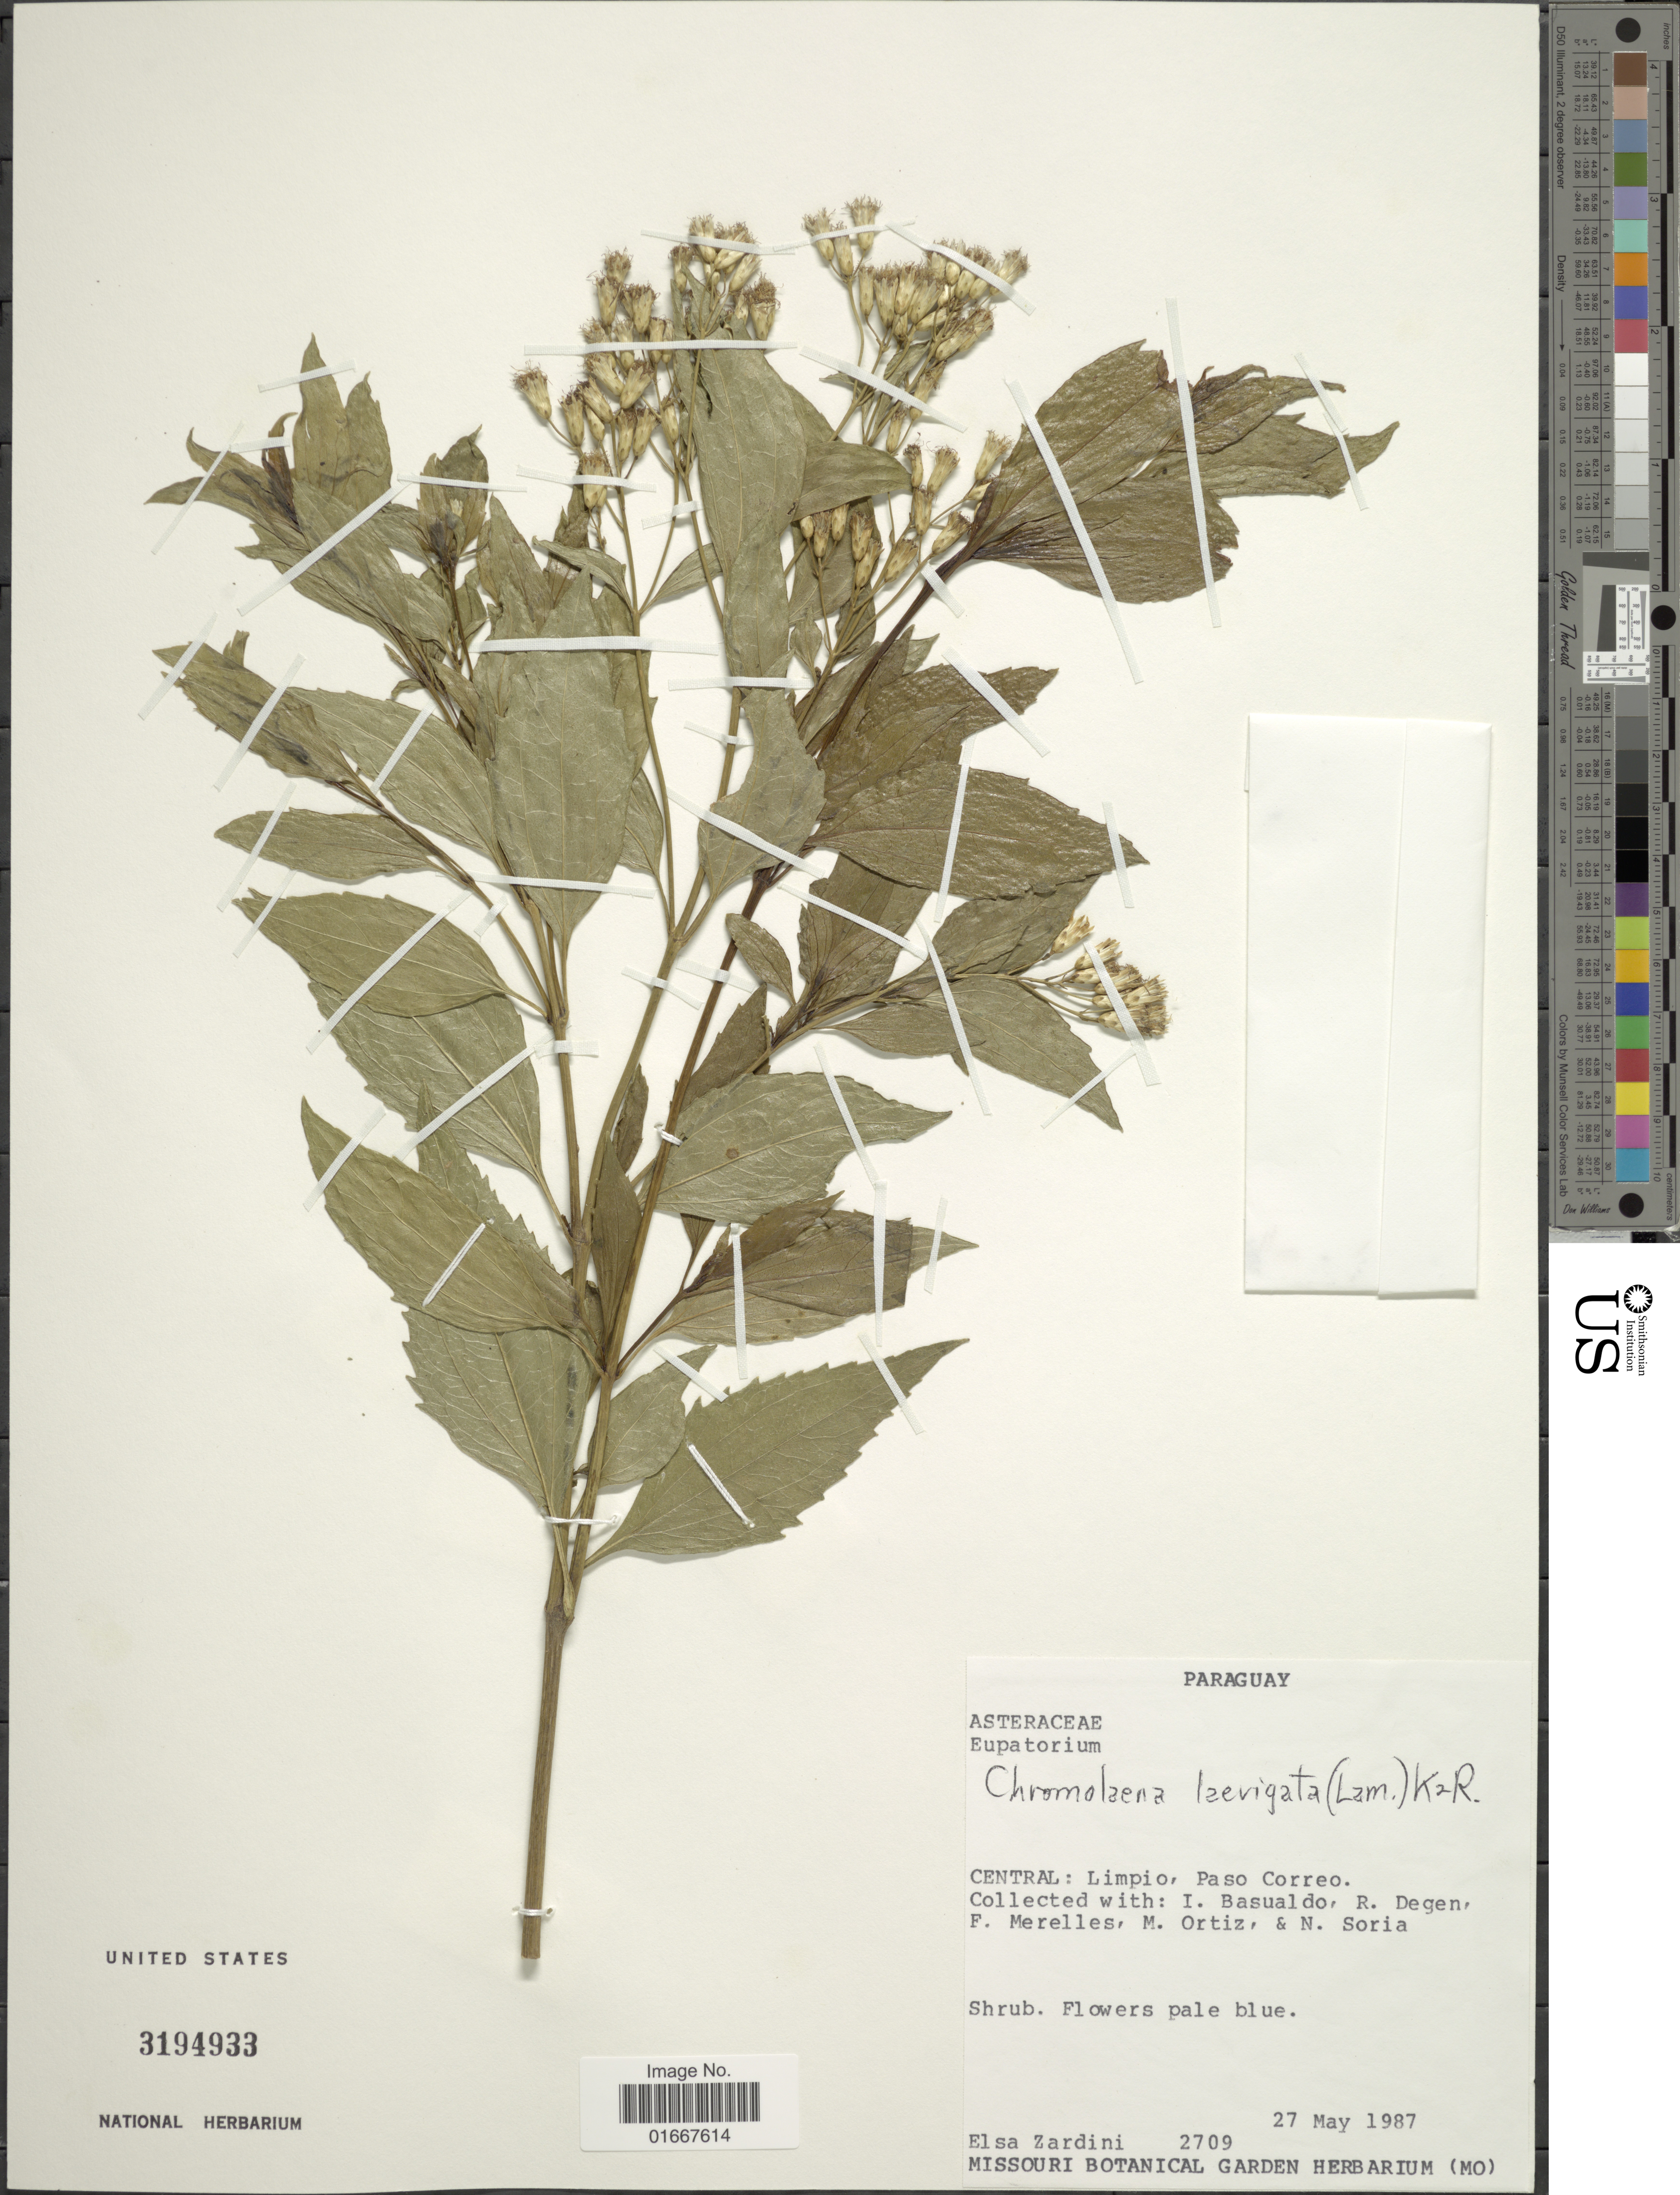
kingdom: Plantae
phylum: Tracheophyta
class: Magnoliopsida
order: Asterales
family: Asteraceae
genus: Chromolaena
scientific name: Chromolaena laevigata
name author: (Lam.) R.M. King & H. Rob.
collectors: E. M. Zardini, I. Basualdo, R. Degen, F. Merelles & et al.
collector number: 2709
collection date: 1987-05-27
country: Paraguay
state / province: Central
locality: Limpio, Paso Correo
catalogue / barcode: US 3194933